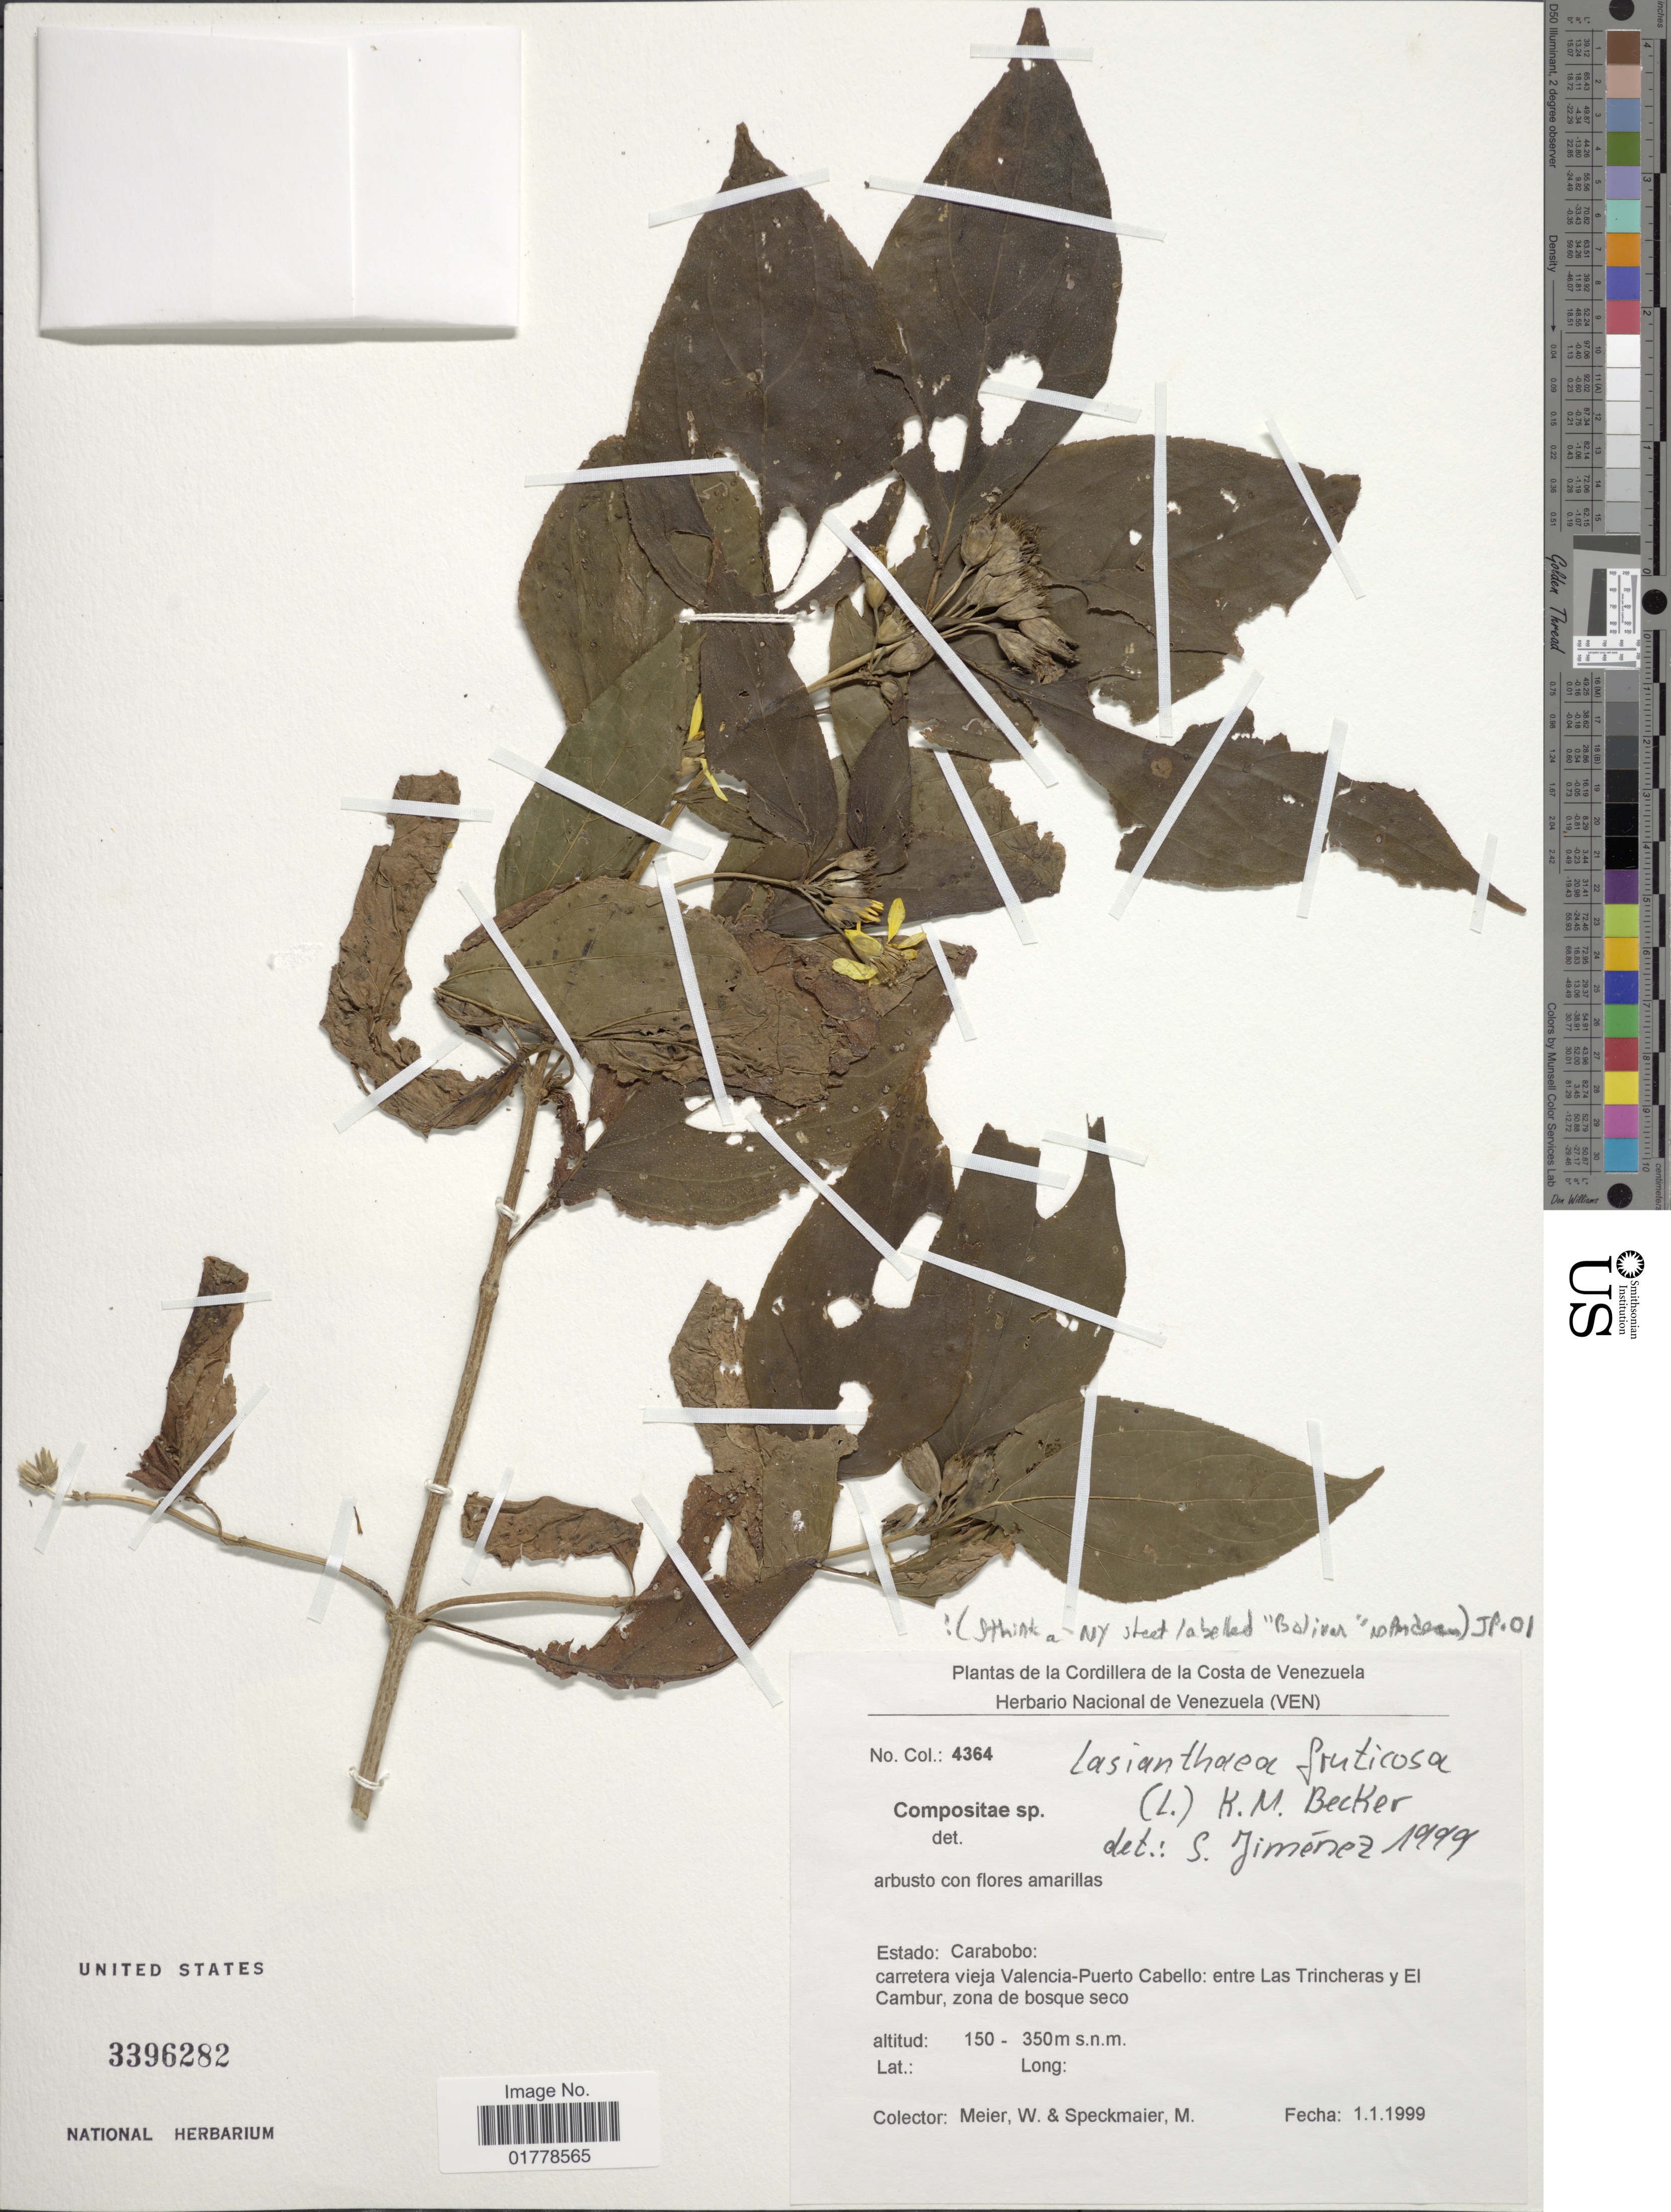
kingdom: Plantae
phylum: Tracheophyta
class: Magnoliopsida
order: Asterales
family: Asteraceae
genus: Lasianthaea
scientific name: Lasianthaea fruticosa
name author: (L.) K.M. Becker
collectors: W. Meier & M. Speckmaier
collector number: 4364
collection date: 1999-01-01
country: Venezuela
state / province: Carabobo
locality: Estado: Carabobo: carretera vieja Valencia - Puerto Cabello: entre Las Trincheras y El Cambur, zona de bosque seco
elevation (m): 150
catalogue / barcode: US 3396282